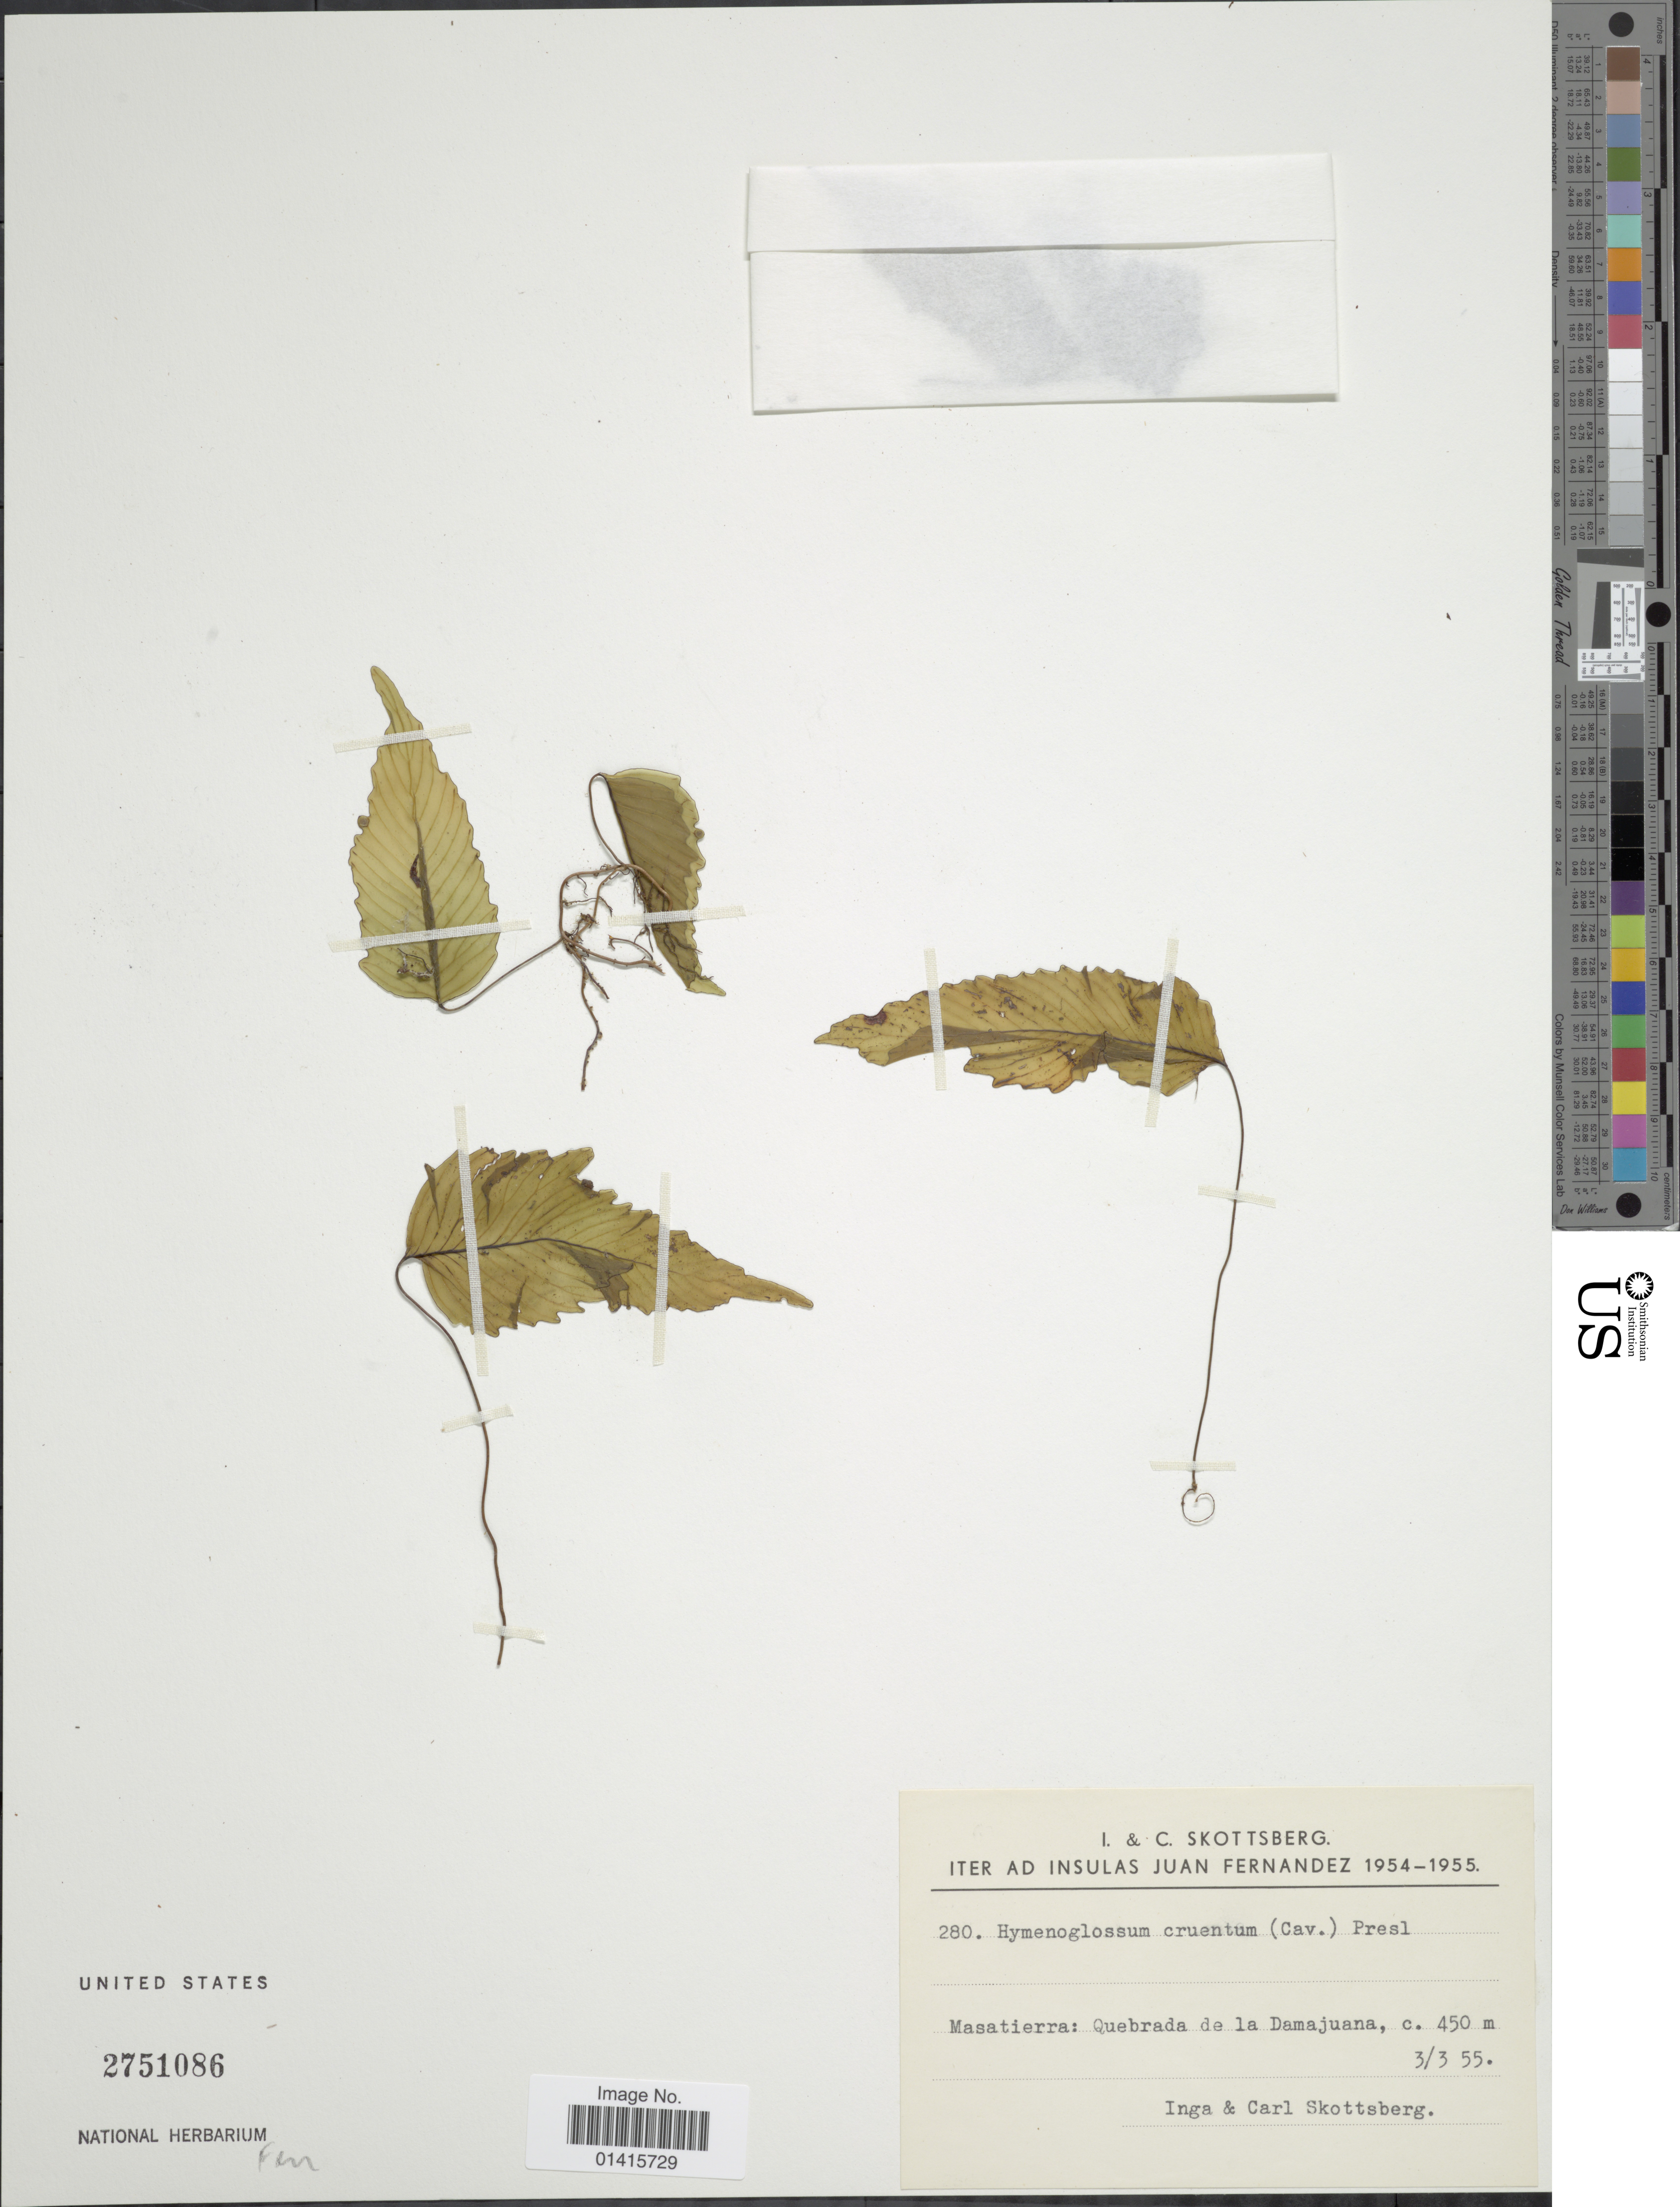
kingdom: Plantae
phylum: Tracheophyta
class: Polypodiopsida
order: Hymenophyllales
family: Hymenophyllaceae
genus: Hymenophyllum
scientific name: Hymenophyllum cruentum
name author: Cav.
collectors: I. Skottsberg & C. Skottsberg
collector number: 280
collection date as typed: Transcribed d/m/y: 3/3/55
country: Chile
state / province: Valparaíso (V)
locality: Juan Fernandez, Masatierra: Quebrada de la Damajuana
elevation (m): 450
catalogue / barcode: US 2751086